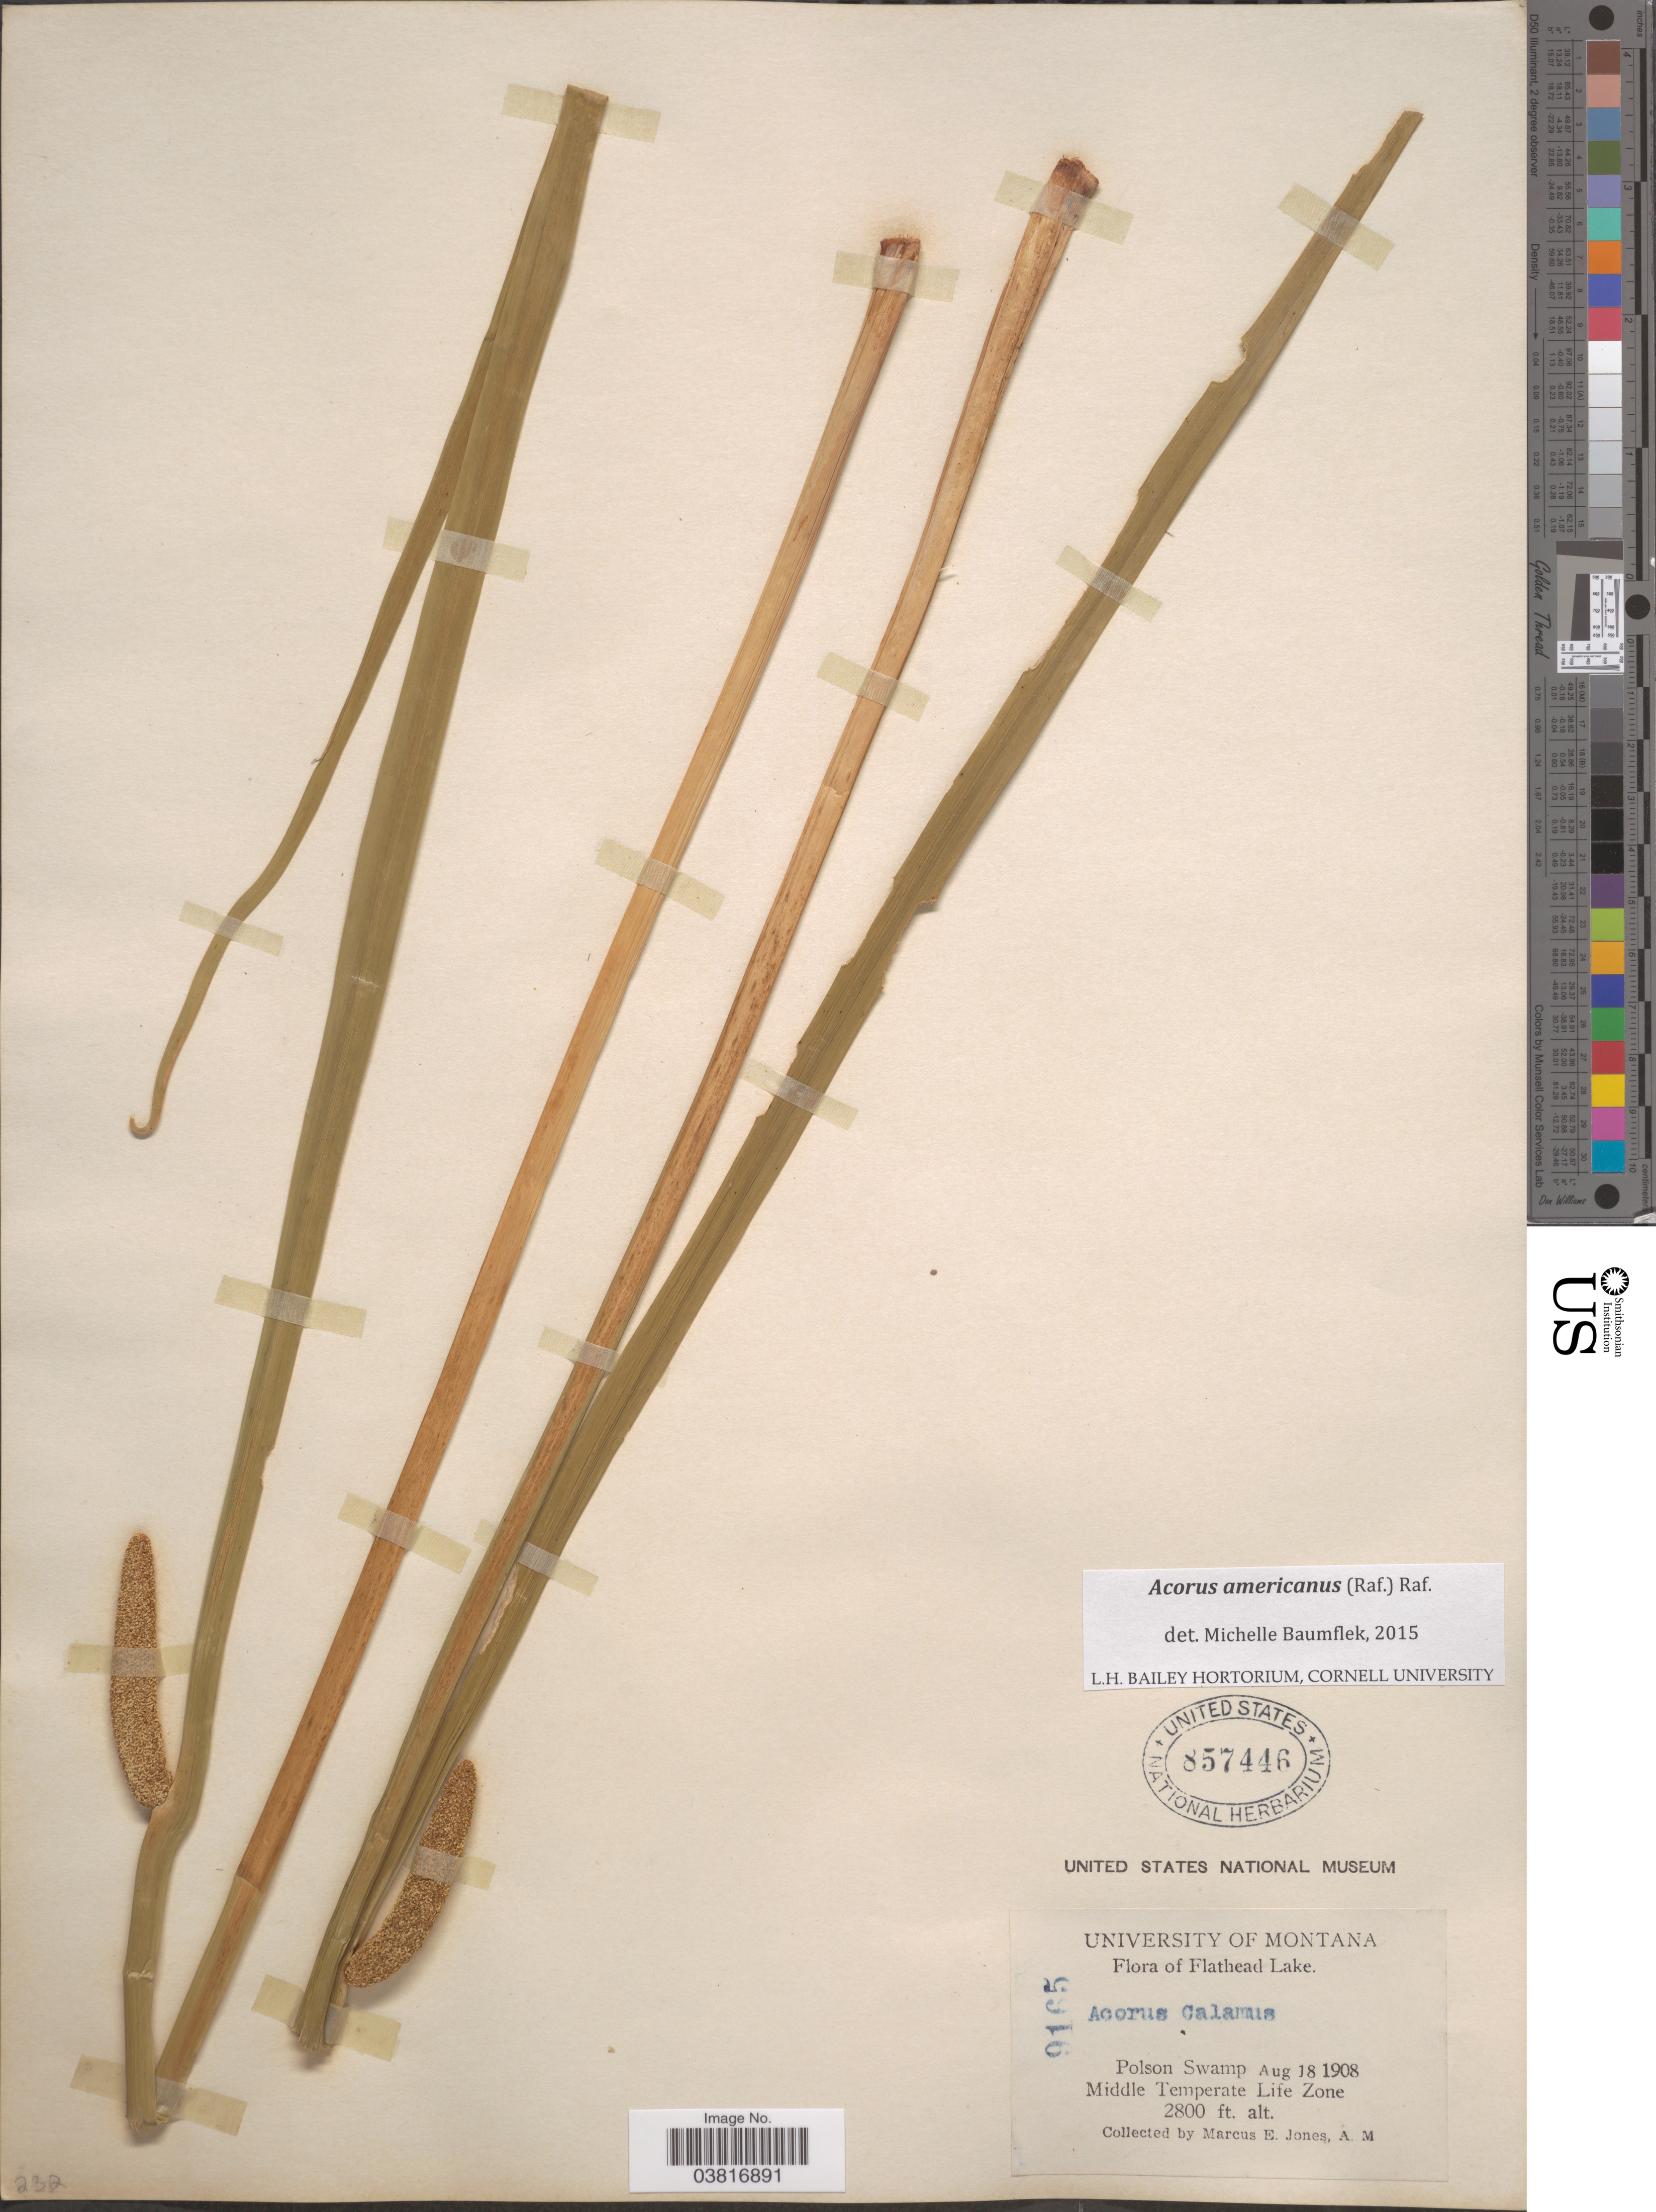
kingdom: Plantae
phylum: Tracheophyta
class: Liliopsida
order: Acorales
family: Acoraceae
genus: Acorus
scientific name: Acorus americanus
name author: (Raf.) Raf.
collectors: M. E. Jones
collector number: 9165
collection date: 1908-08-18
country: United States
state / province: Montana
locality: Flathead Lake. Polson Swamp. Middle Temperate Life Zone.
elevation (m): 853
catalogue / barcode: US 857446